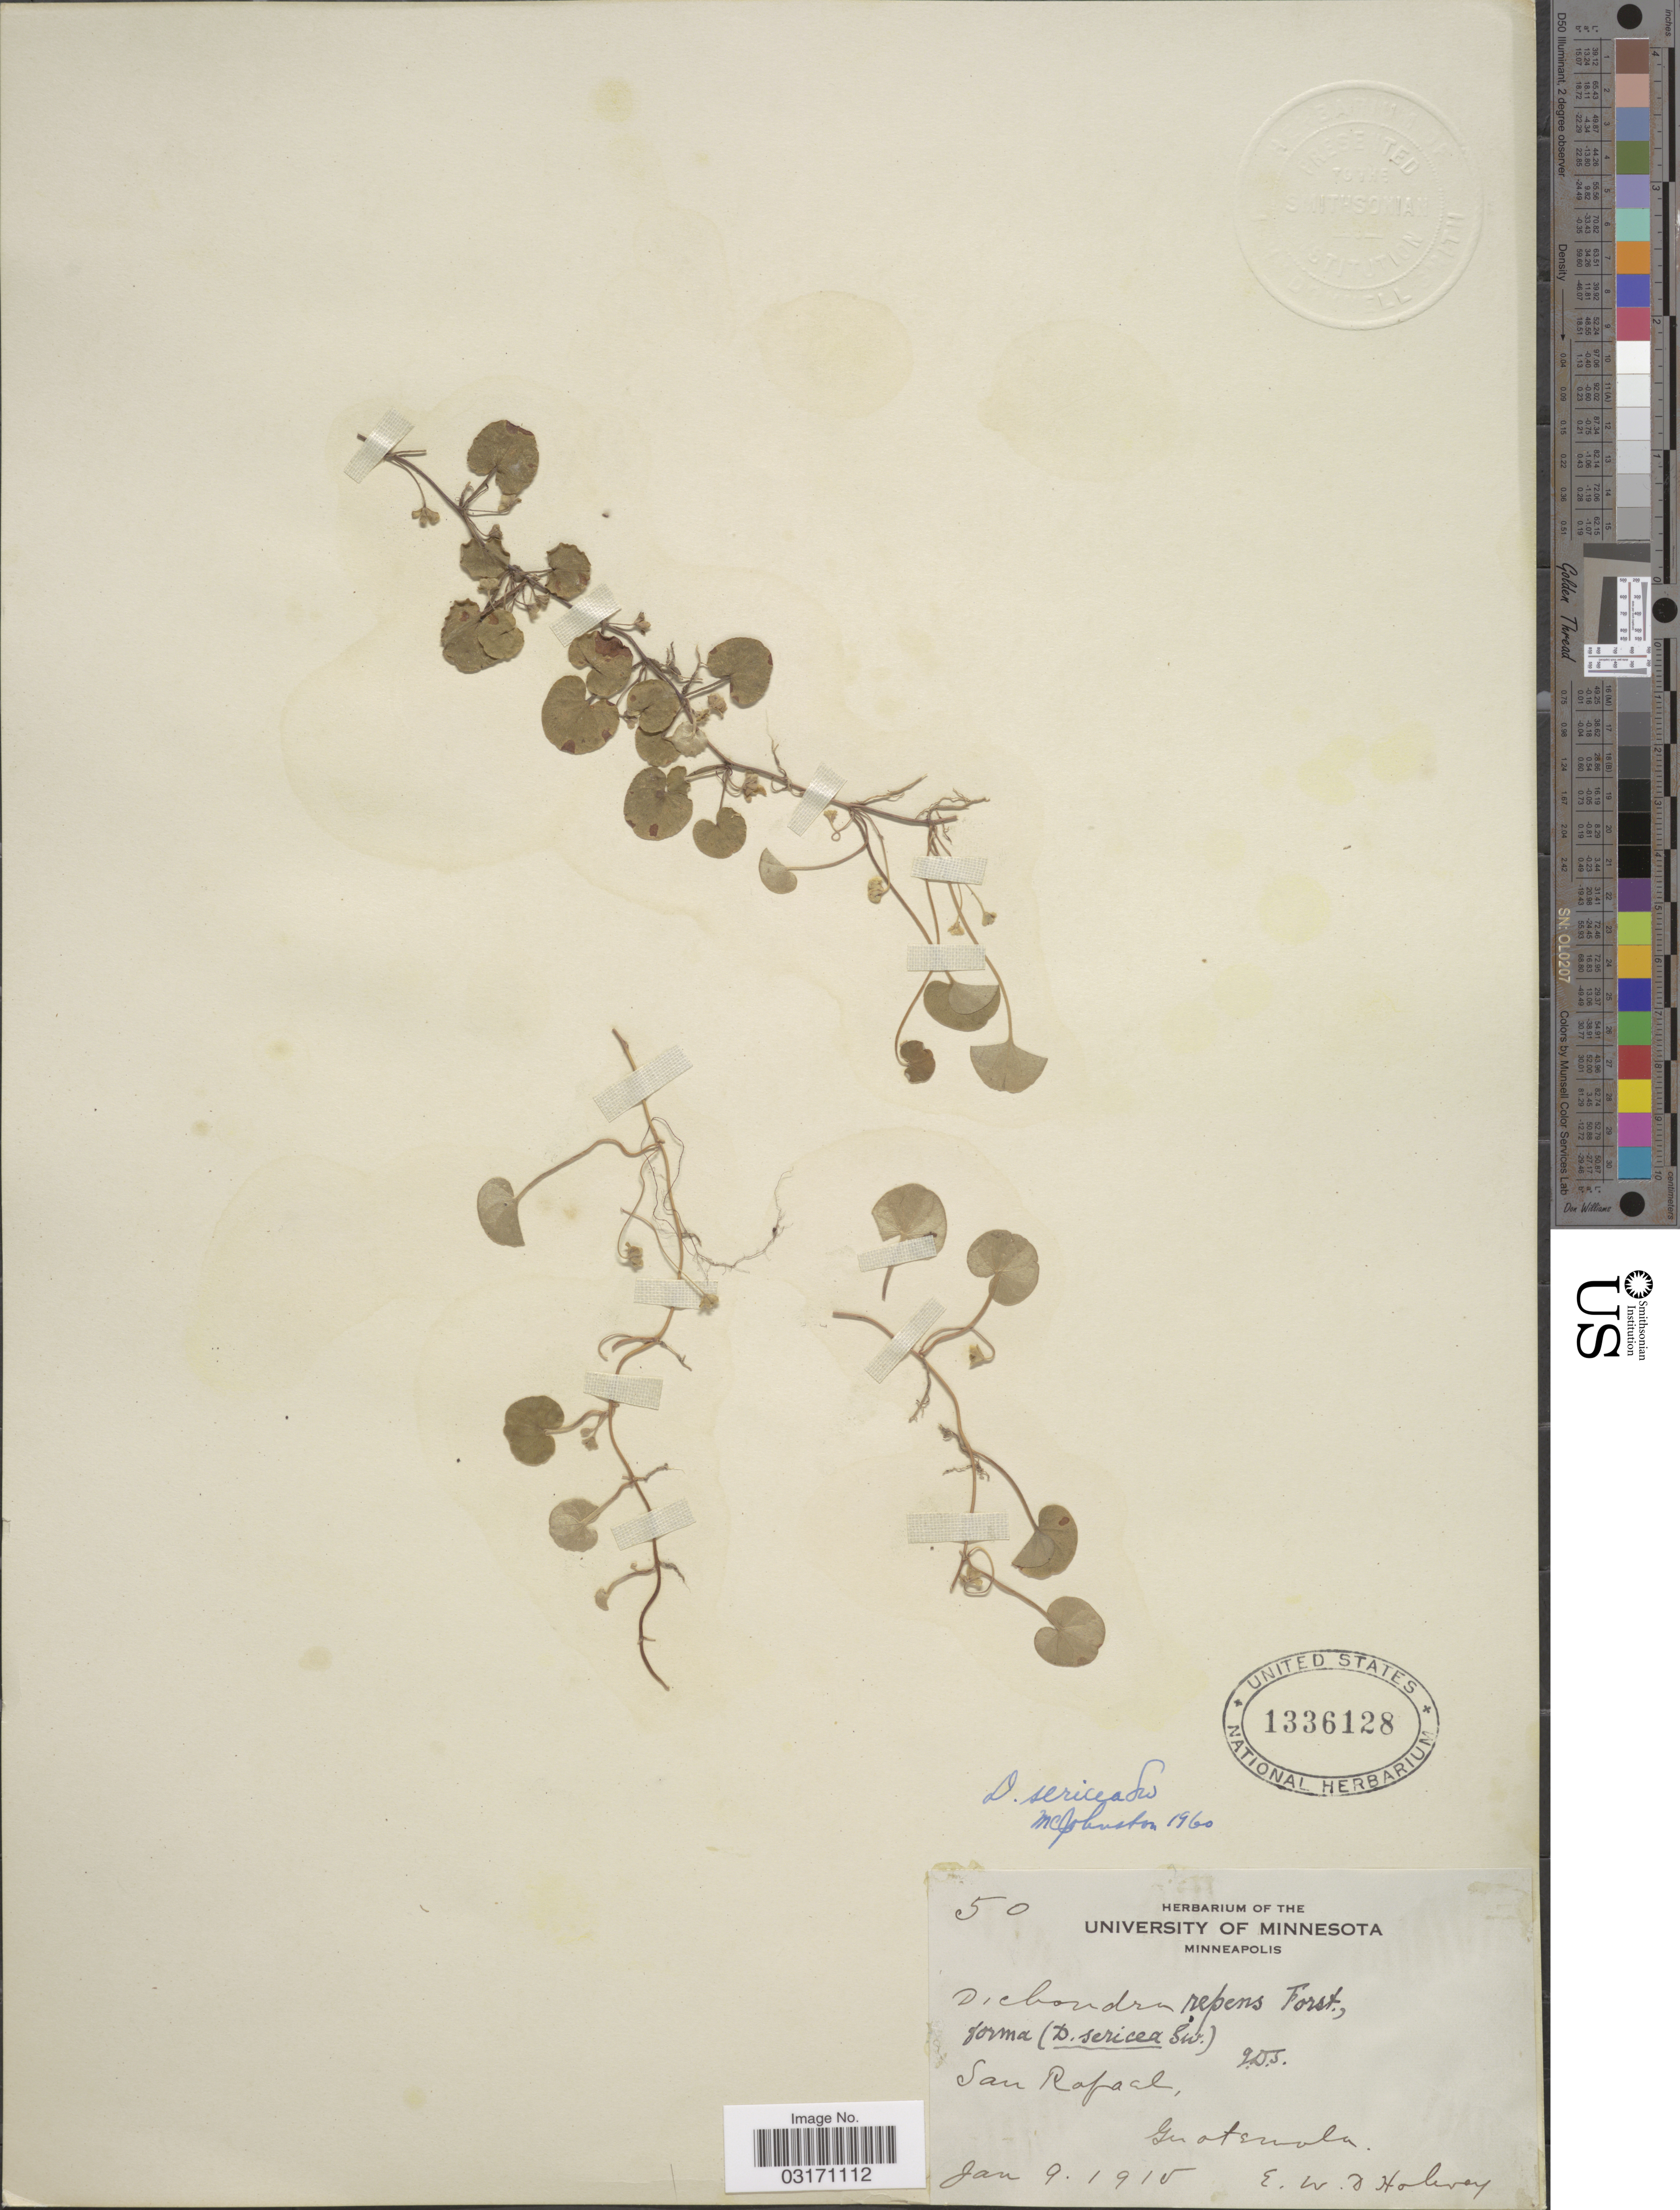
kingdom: Plantae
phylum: Tracheophyta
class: Magnoliopsida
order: Solanales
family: Convolvulaceae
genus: Dichondra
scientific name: Dichondra sericea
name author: Sw.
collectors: E. W. D. Holway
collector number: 50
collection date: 1915-01-09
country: Guatemala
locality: San Rafael.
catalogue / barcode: US 1336128